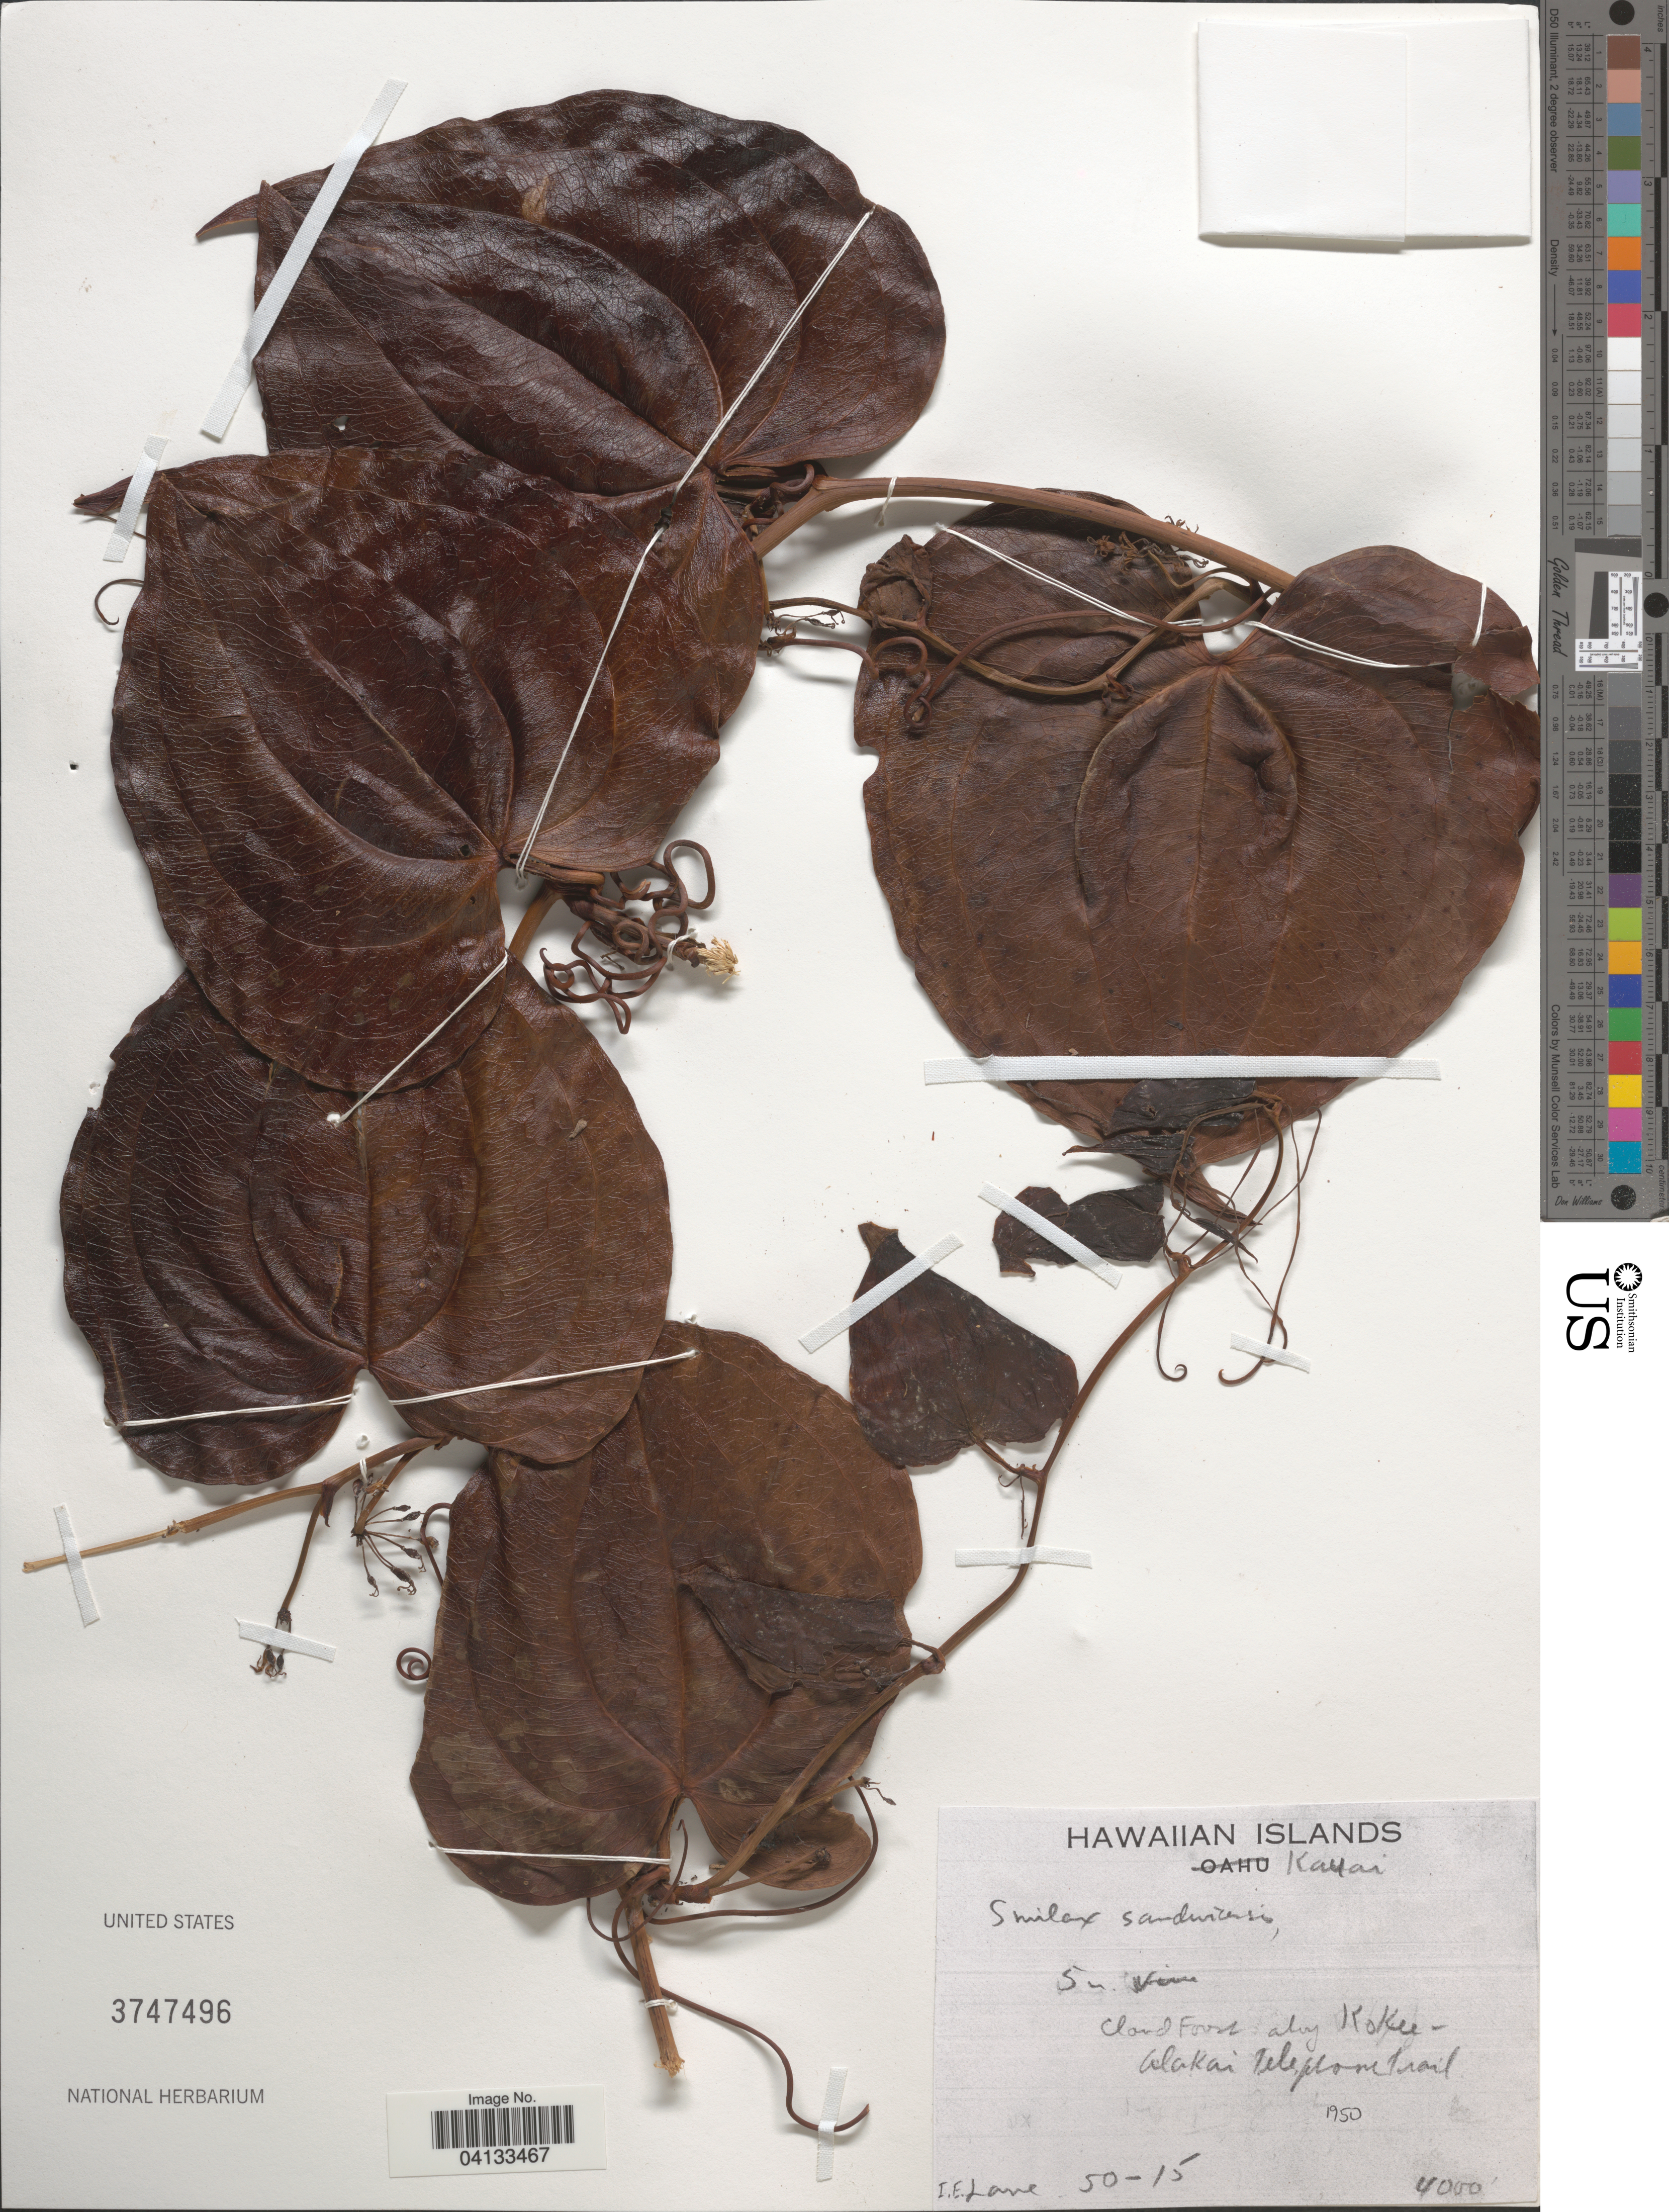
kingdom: Plantae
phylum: Tracheophyta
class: Liliopsida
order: Liliales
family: Smilacaceae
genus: Smilax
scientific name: Smilax sandwicensis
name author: Kunth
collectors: I. Lane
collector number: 50-15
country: United States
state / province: Hawaii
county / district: Kauai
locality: Kauai. Cloud Forest along Kokee-Alakai telephone trail.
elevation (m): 1219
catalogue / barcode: US 3747496